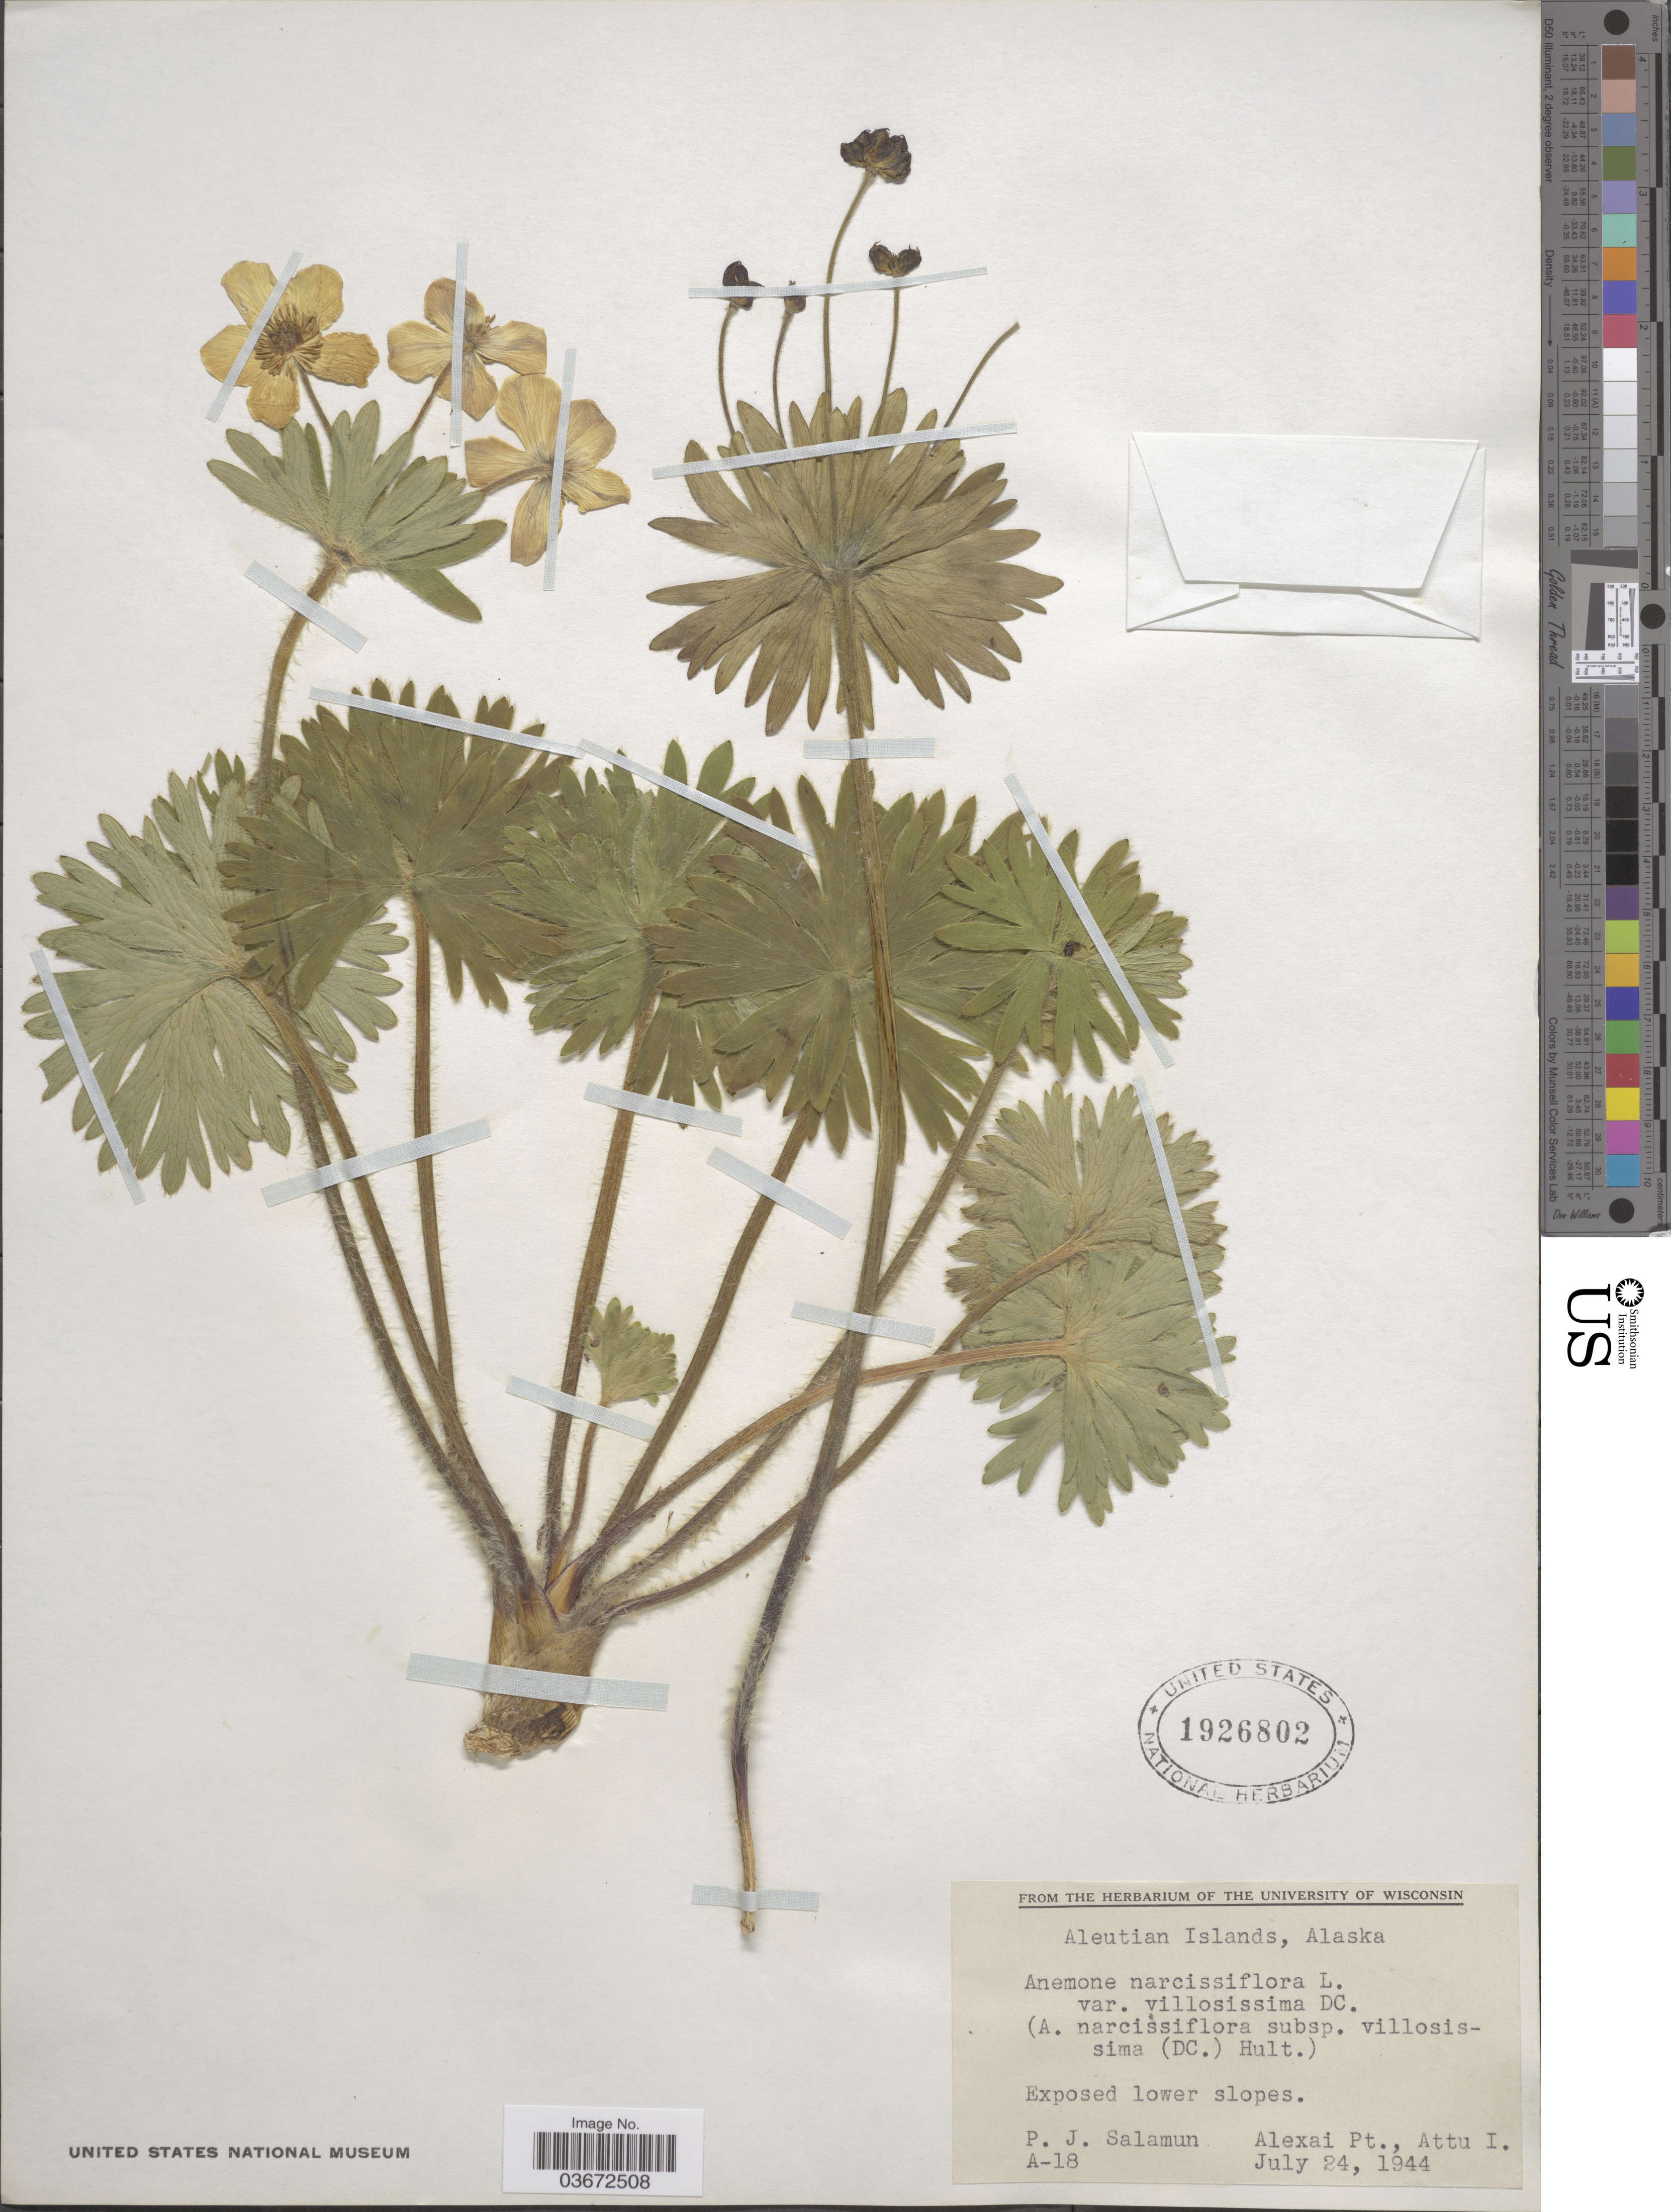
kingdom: Plantae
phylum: Tracheophyta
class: Magnoliopsida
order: Ranunculales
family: Ranunculaceae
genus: Anemone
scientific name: Anemone narcissiflora var. villosissima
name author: DC.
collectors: P. Salamun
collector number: A-18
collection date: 1944-07-24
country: United States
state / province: Alaska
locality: Aleutian Islands. Alexai Pt., Attu I.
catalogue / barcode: US 1926802